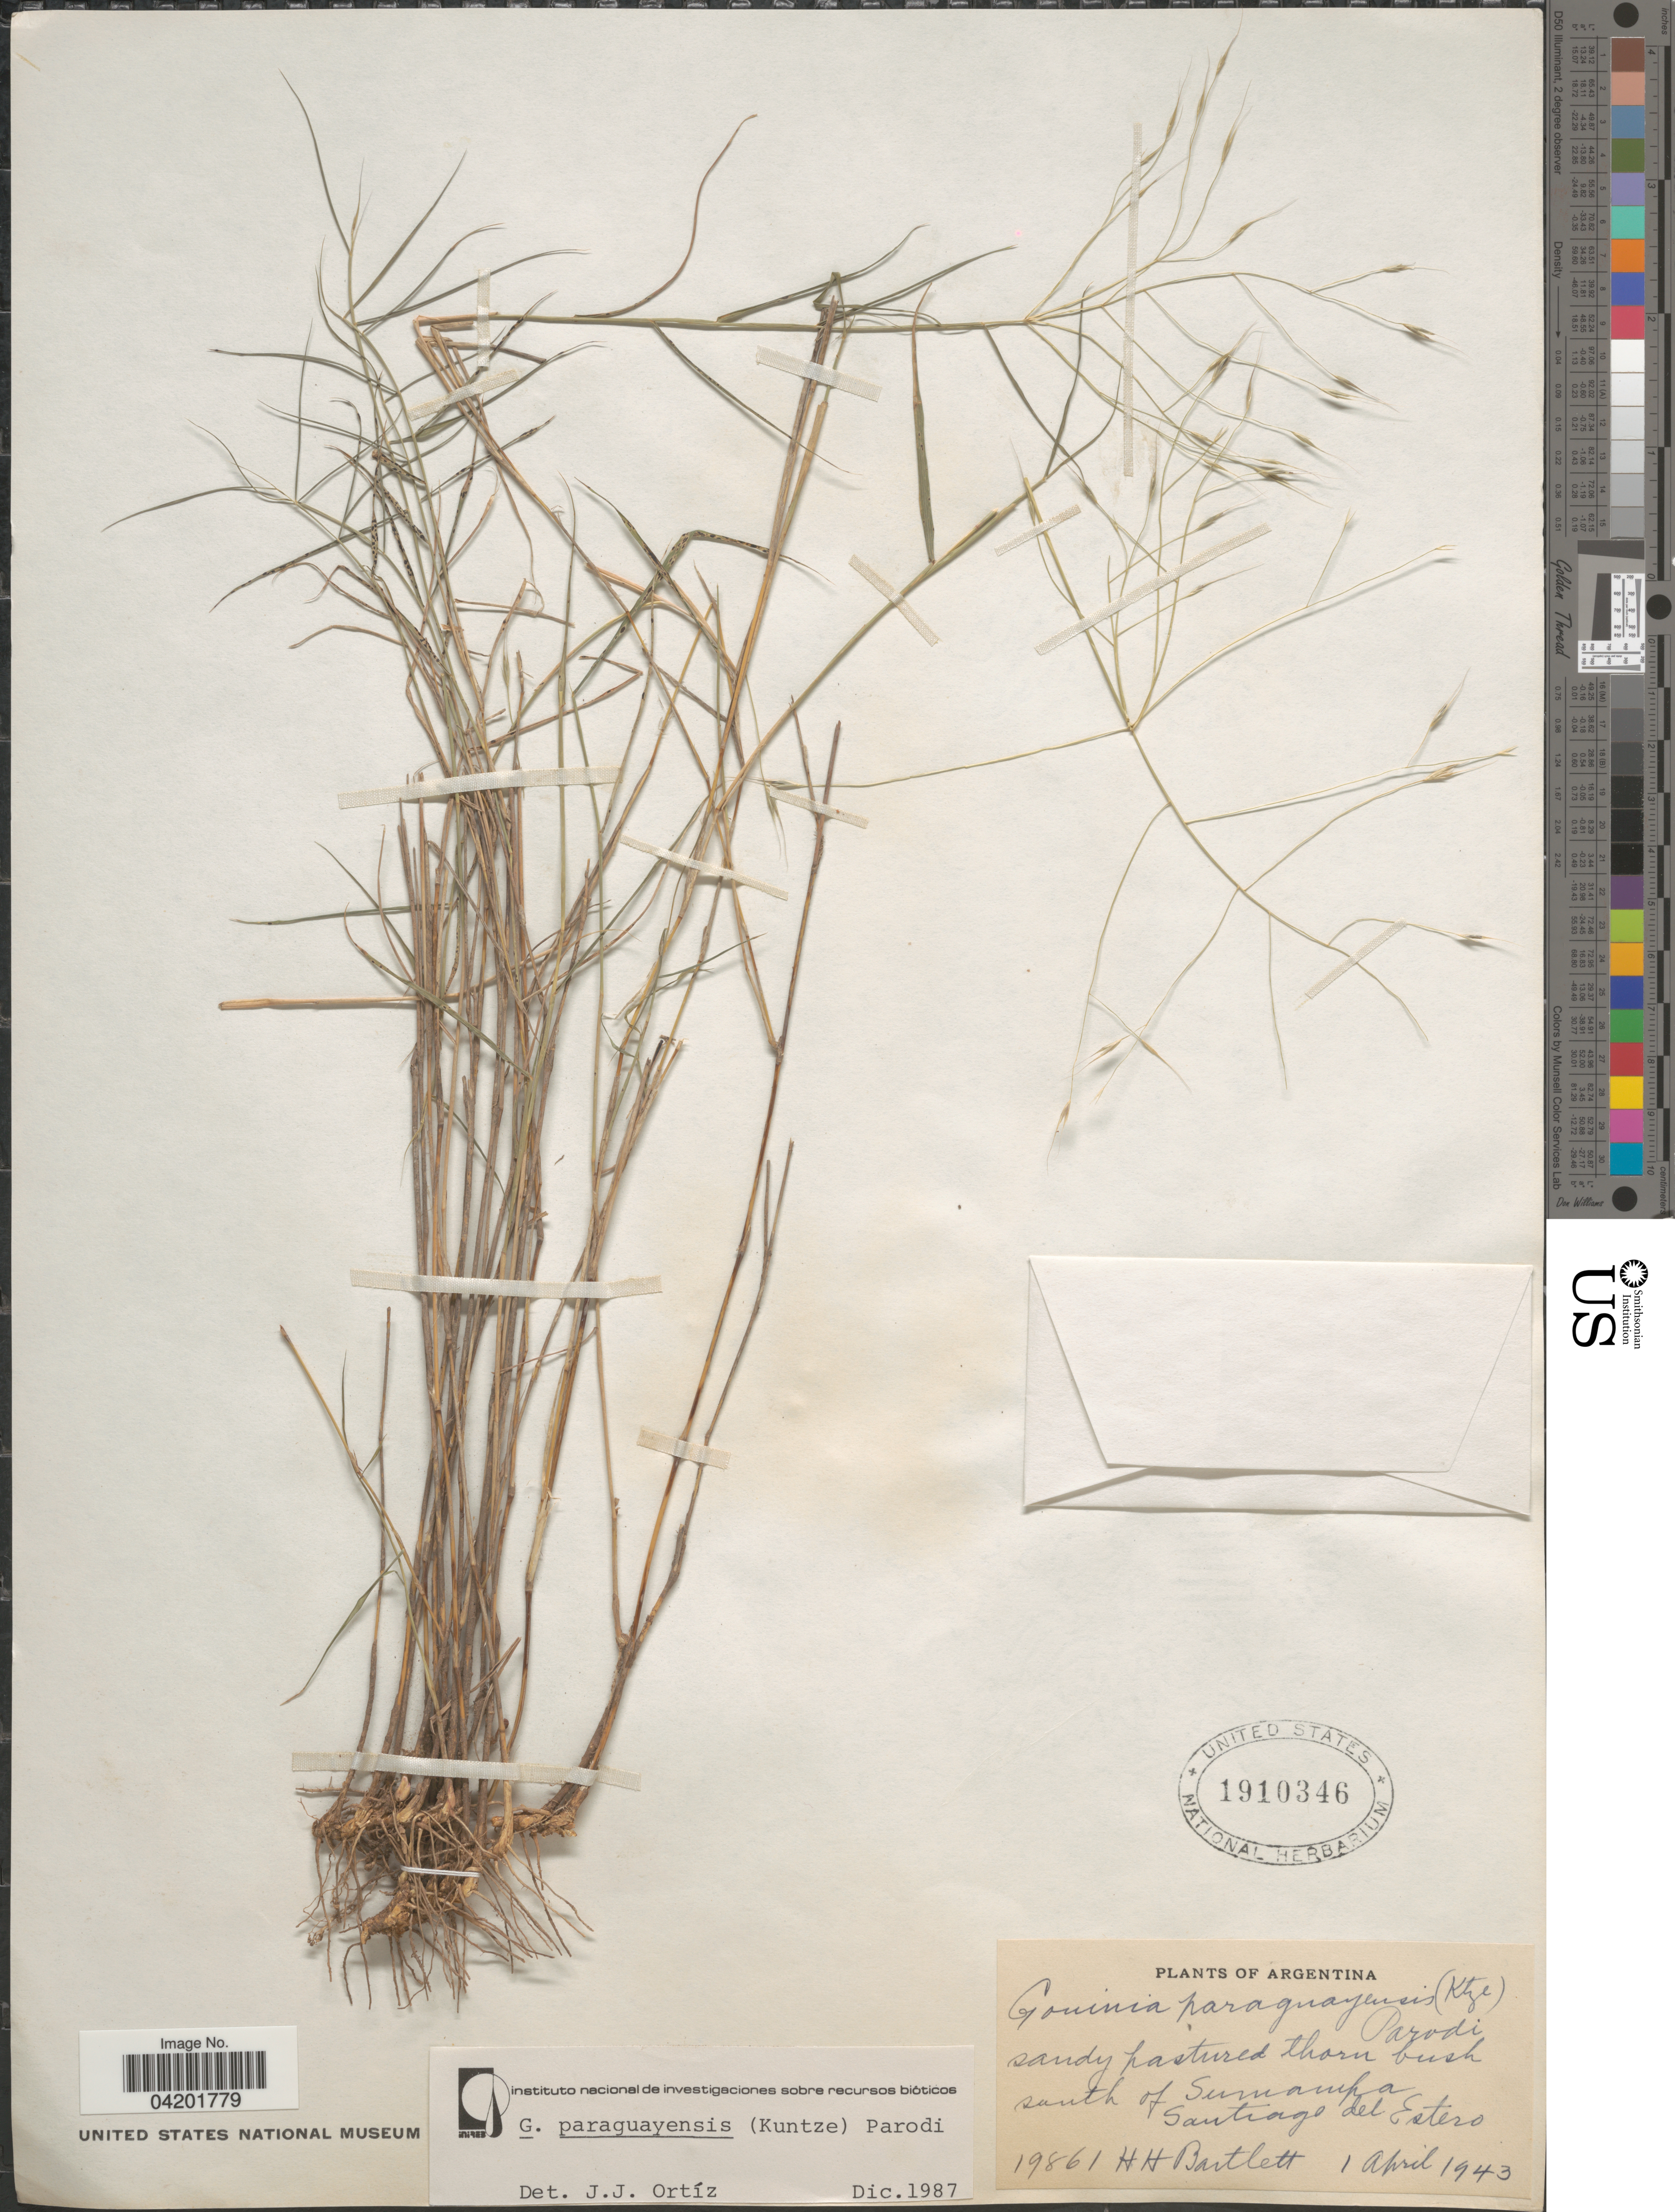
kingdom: Plantae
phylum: Tracheophyta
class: Liliopsida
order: Poales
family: Poaceae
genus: Gouinia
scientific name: Gouinia paraguayensis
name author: (Kuntze) Parodi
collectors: H. H. Bartlett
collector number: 19861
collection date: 1943-04-01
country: Argentina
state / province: Santiago del Estero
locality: South of Sumampa.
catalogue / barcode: US 1910346